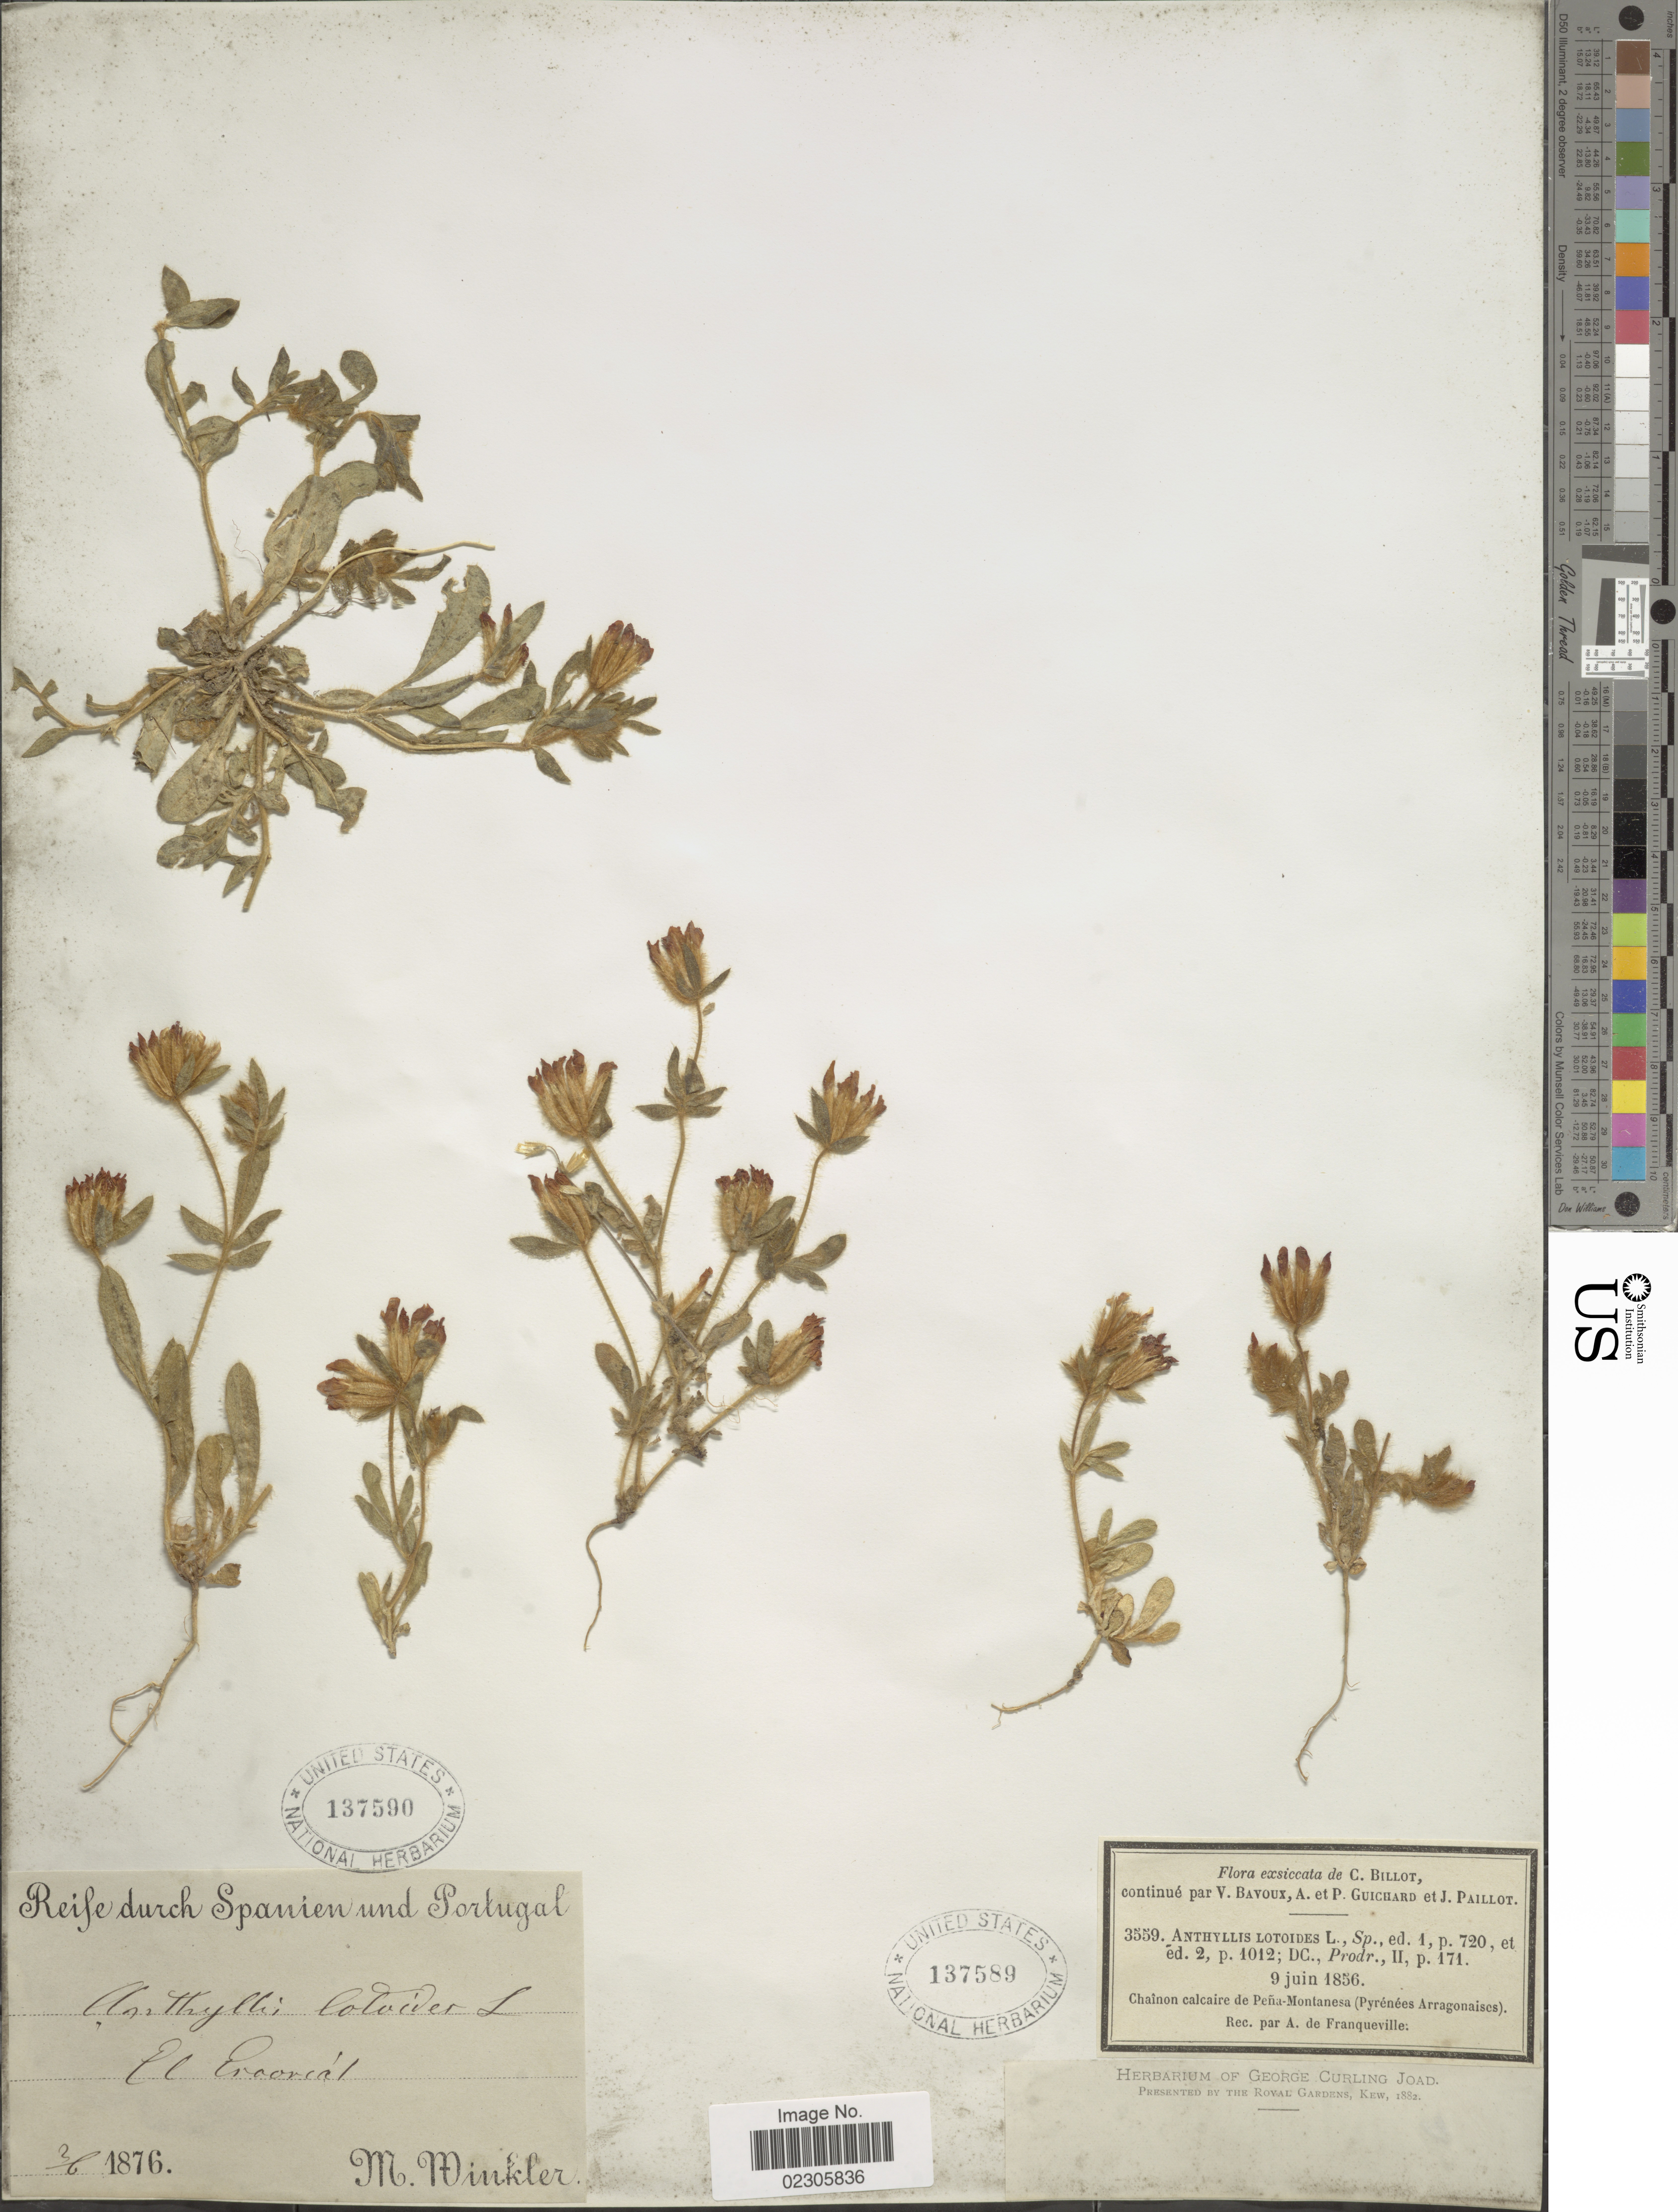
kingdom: Plantae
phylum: Tracheophyta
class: Magnoliopsida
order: Fabales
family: Fabaceae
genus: Anthyllis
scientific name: Anthyllis lotoides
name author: L.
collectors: C. Billot, Bavoux, V., P. Guichard & J. Paillot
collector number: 3559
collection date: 1856-06-09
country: France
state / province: Occitanie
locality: Chainon calcaire de Pena-Montanesa (Pyrenees Arragonaises)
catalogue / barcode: US 137589-2